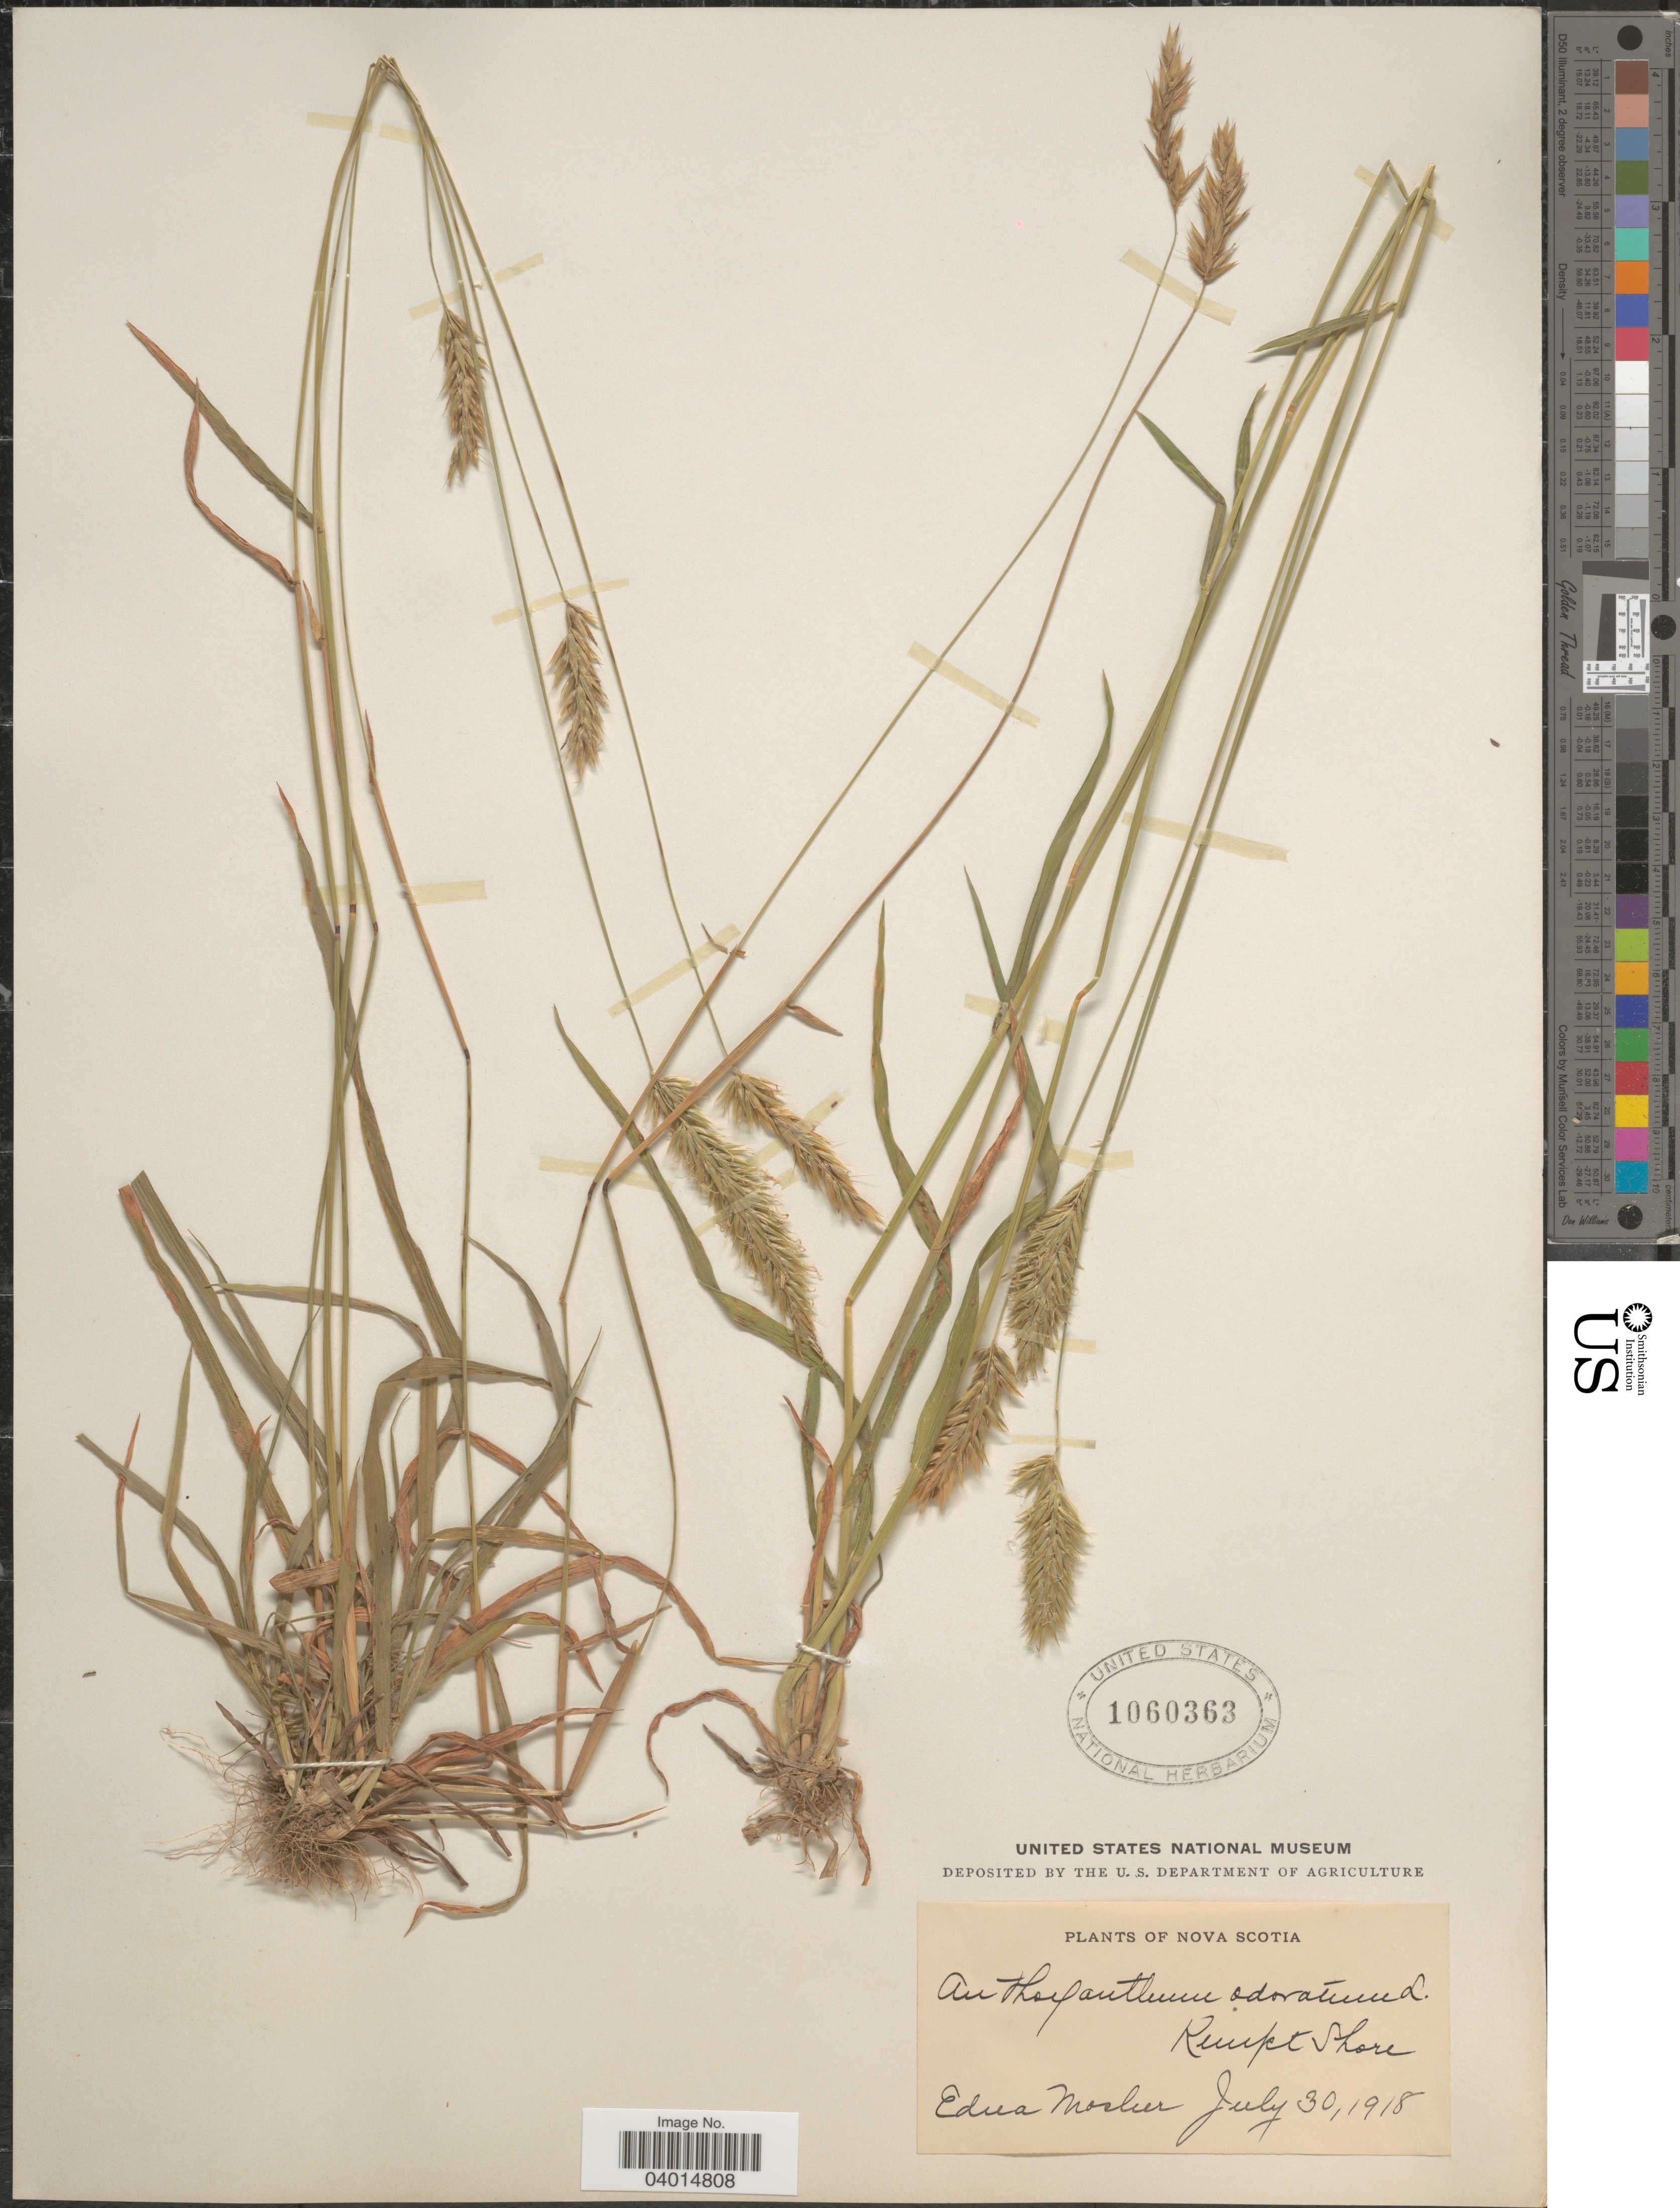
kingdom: Plantae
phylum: Tracheophyta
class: Liliopsida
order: Poales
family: Poaceae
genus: Anthoxanthum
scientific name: Anthoxanthum odoratum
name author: L.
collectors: E. Mosher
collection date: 1918-07-30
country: Canada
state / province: Nova Scotia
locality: Kempt Shore.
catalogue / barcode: US 1060363